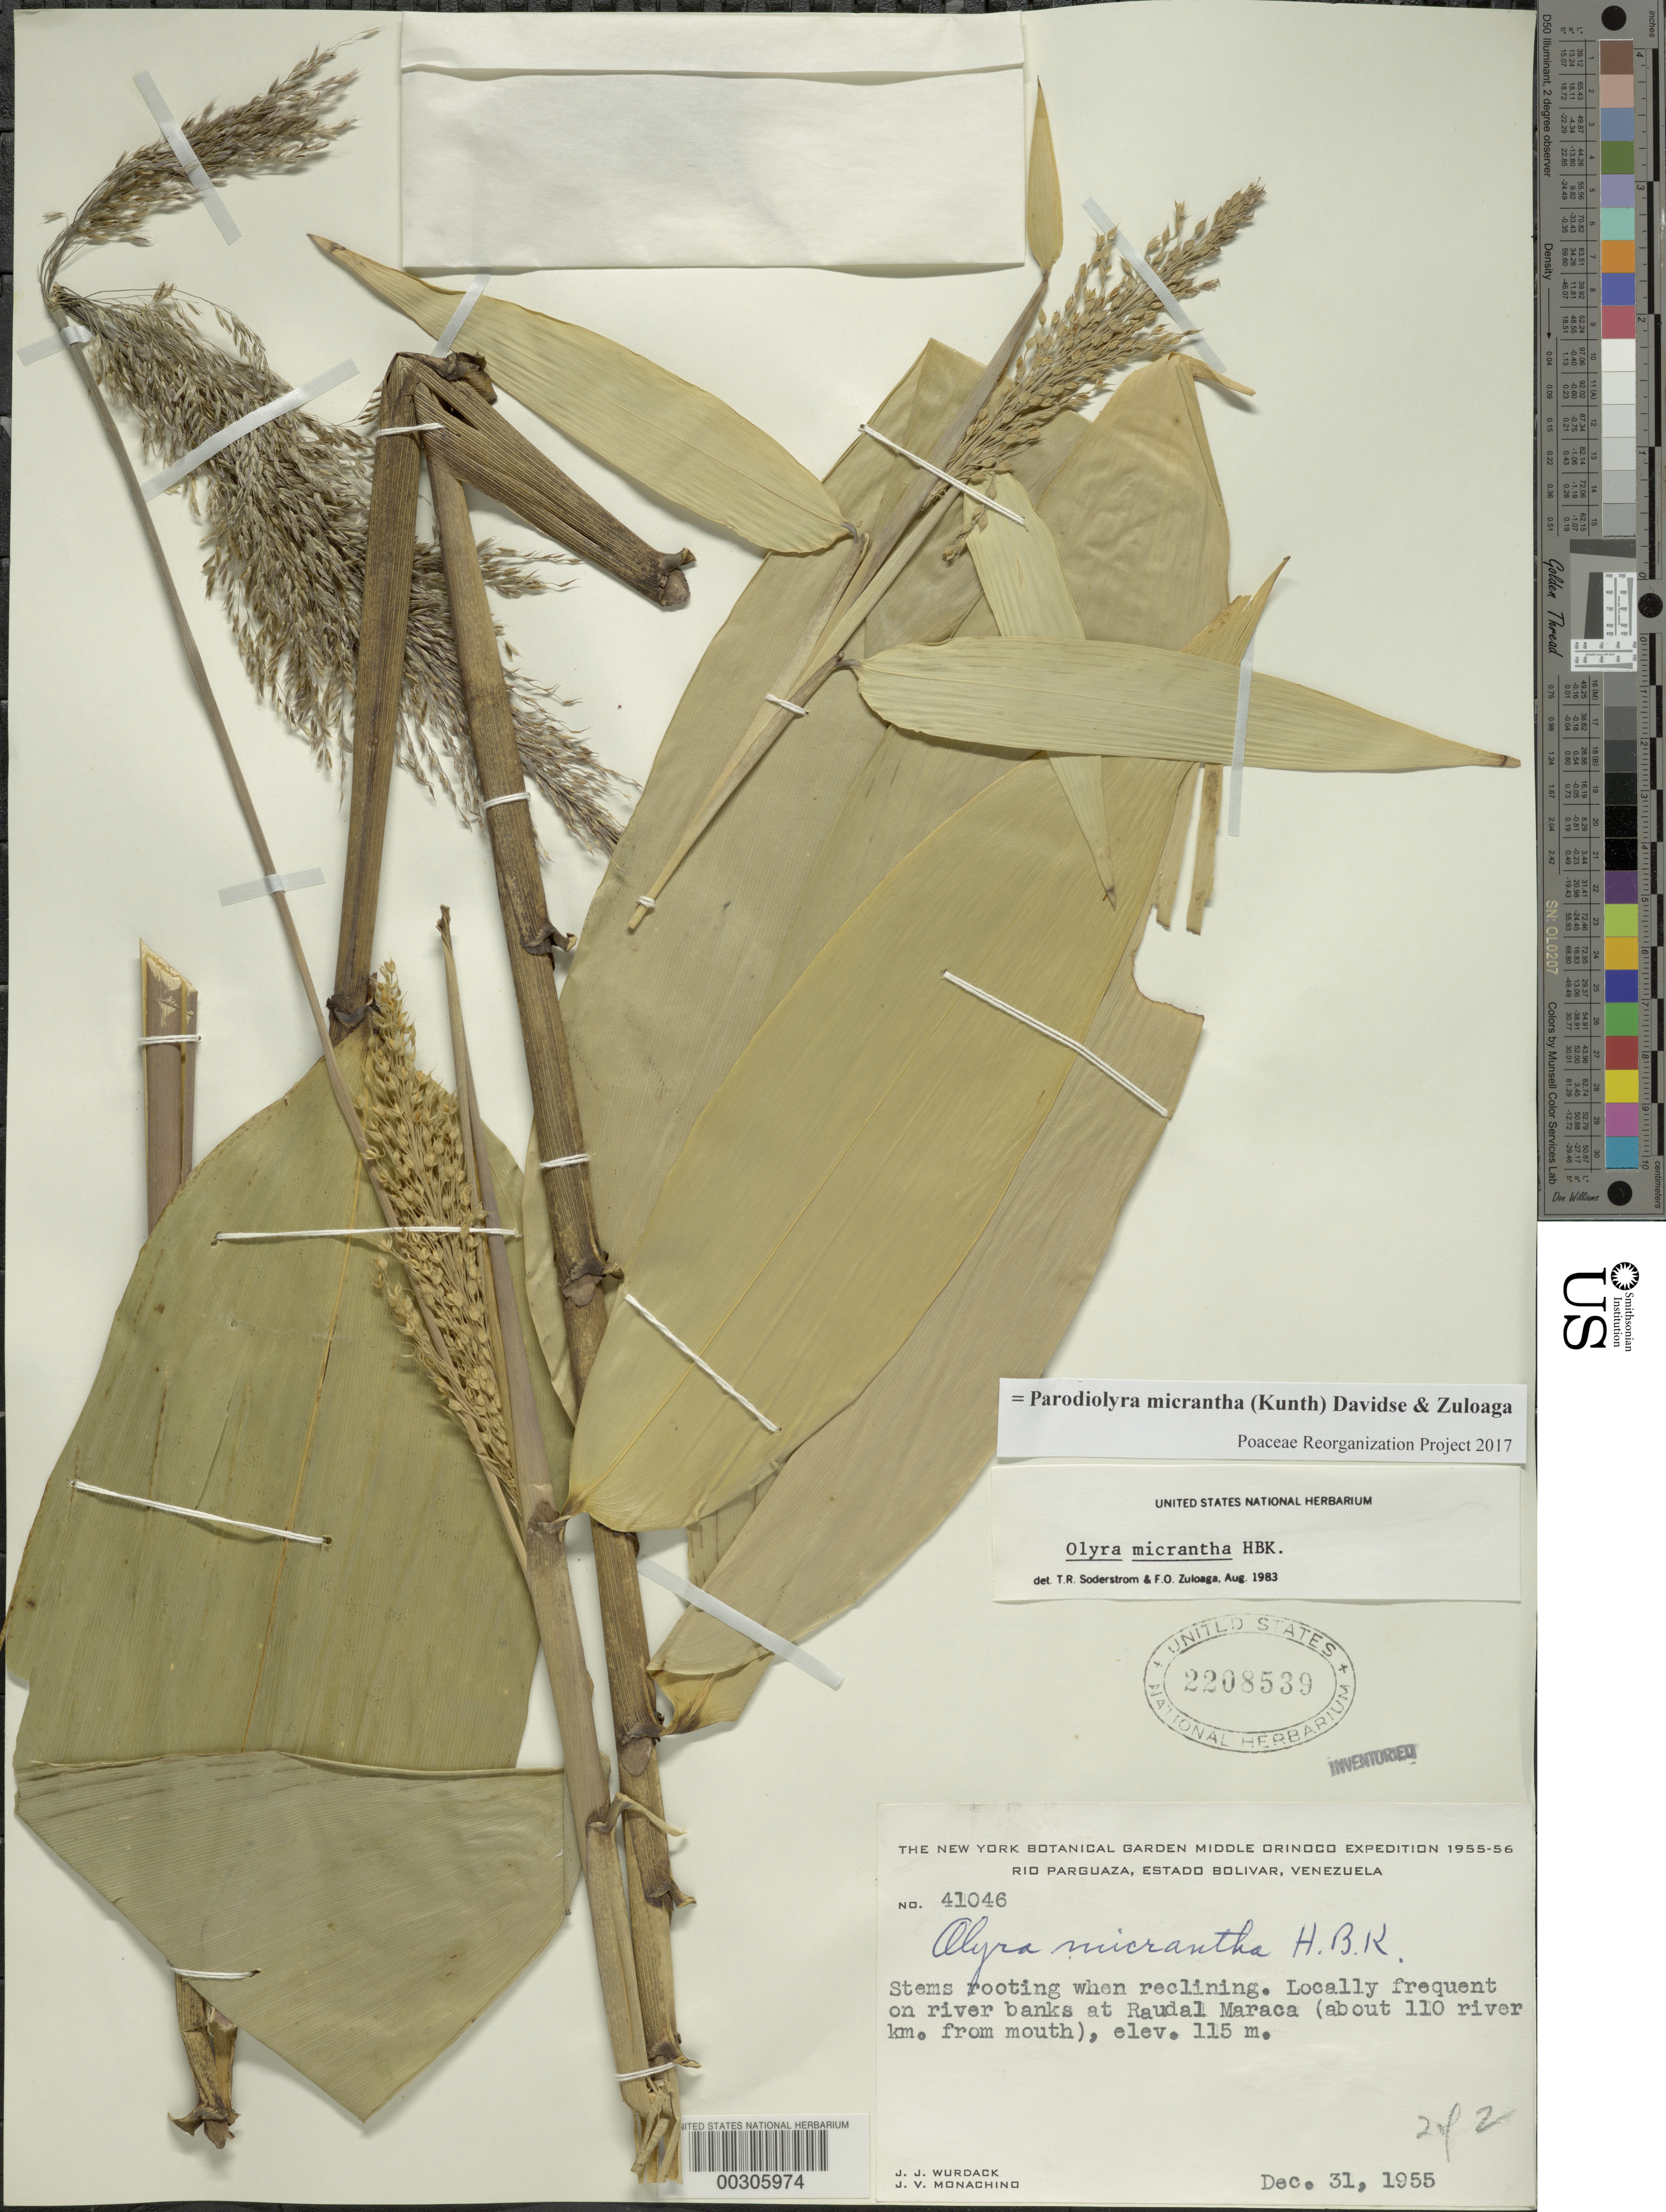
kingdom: Plantae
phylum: Tracheophyta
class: Liliopsida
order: Poales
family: Poaceae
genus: Parodiolyra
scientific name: Parodiolyra micrantha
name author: (Kunth) Davidse & Zuloaga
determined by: Poaceae Reorganization Project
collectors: J. J. Wurdack & J. V. Monachino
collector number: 41046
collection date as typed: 31 Dec 1955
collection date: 1955-12-31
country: Venezuela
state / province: Bolivar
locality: Raudal maraca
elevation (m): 115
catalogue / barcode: US 2208539